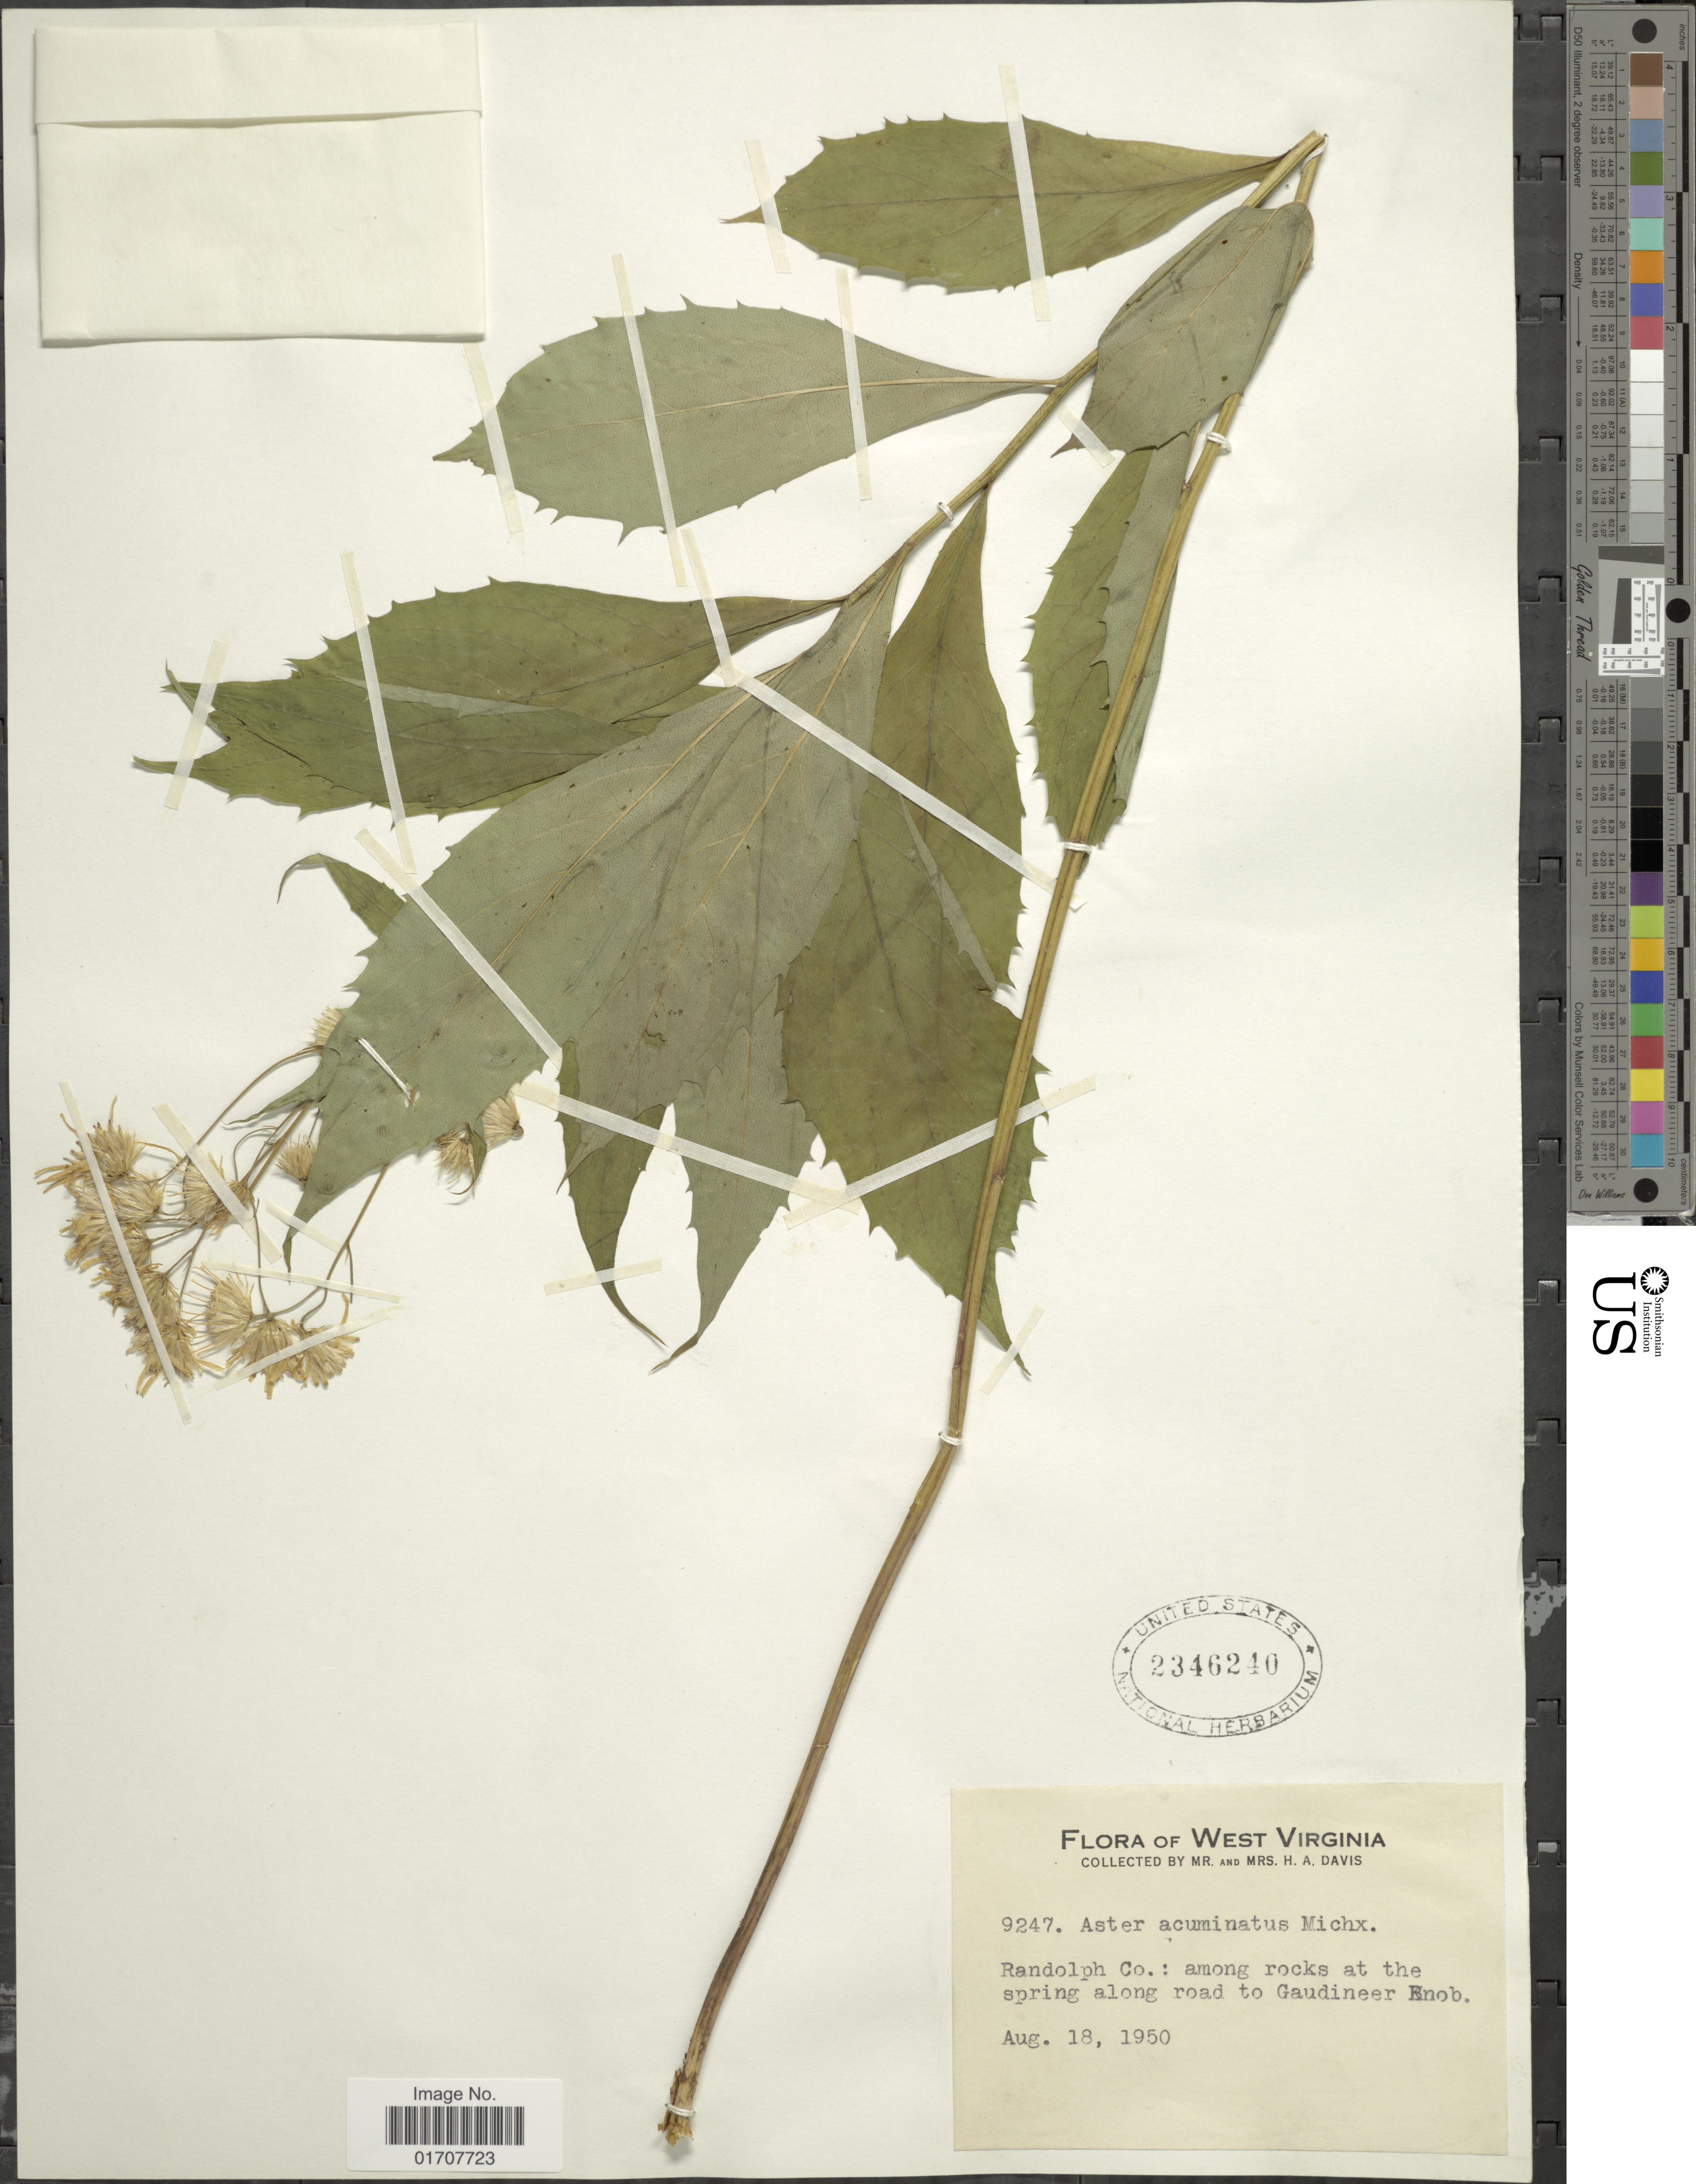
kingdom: Plantae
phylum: Tracheophyta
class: Magnoliopsida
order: Asterales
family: Asteraceae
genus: Oclemena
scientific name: Oclemena acuminata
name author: (Michx.) Greene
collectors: H. Davis & H. Davis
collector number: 9247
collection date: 1950-08-18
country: United States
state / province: West Virginia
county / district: Randolph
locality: Randolph Co.: among rocks at the spring along road to Gaudineer Knob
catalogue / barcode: US 2346240